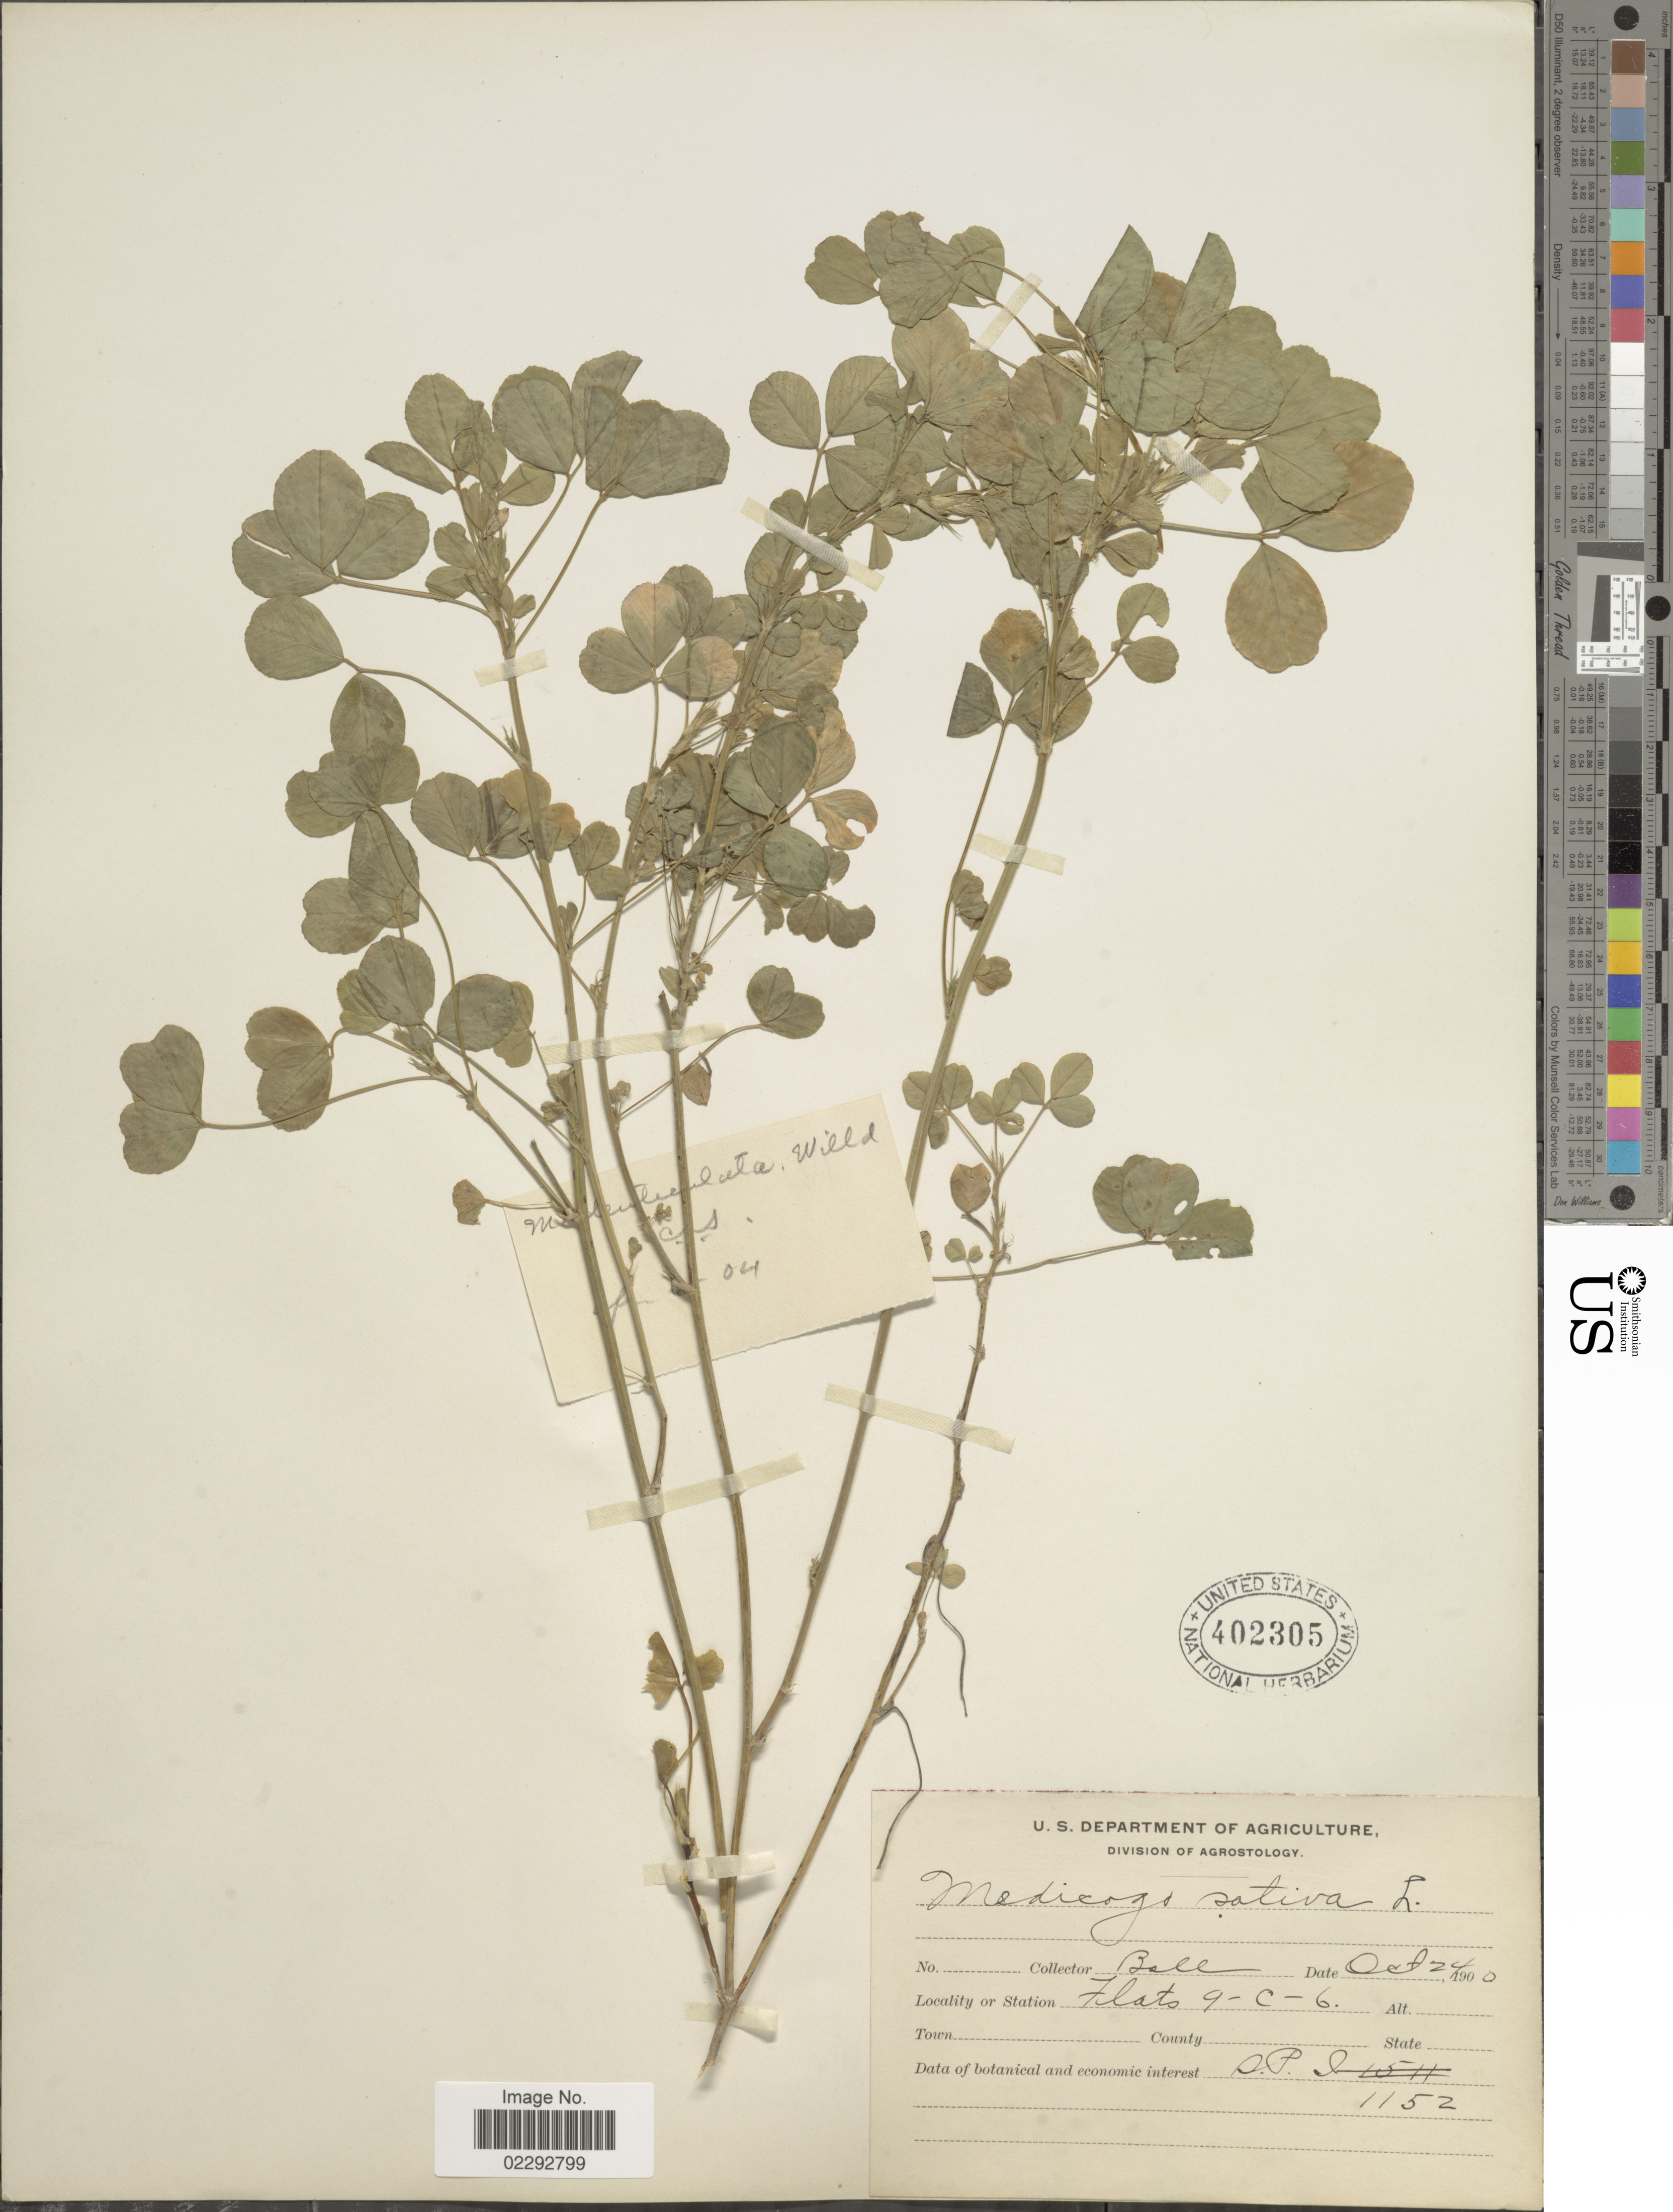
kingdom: Plantae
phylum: Tracheophyta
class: Magnoliopsida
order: Fabales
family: Fabaceae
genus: Medicago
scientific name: Medicago hispida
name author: Gaertn.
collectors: -- Ball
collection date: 1900-10-24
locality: Flats 9-c-6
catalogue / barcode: US 402305